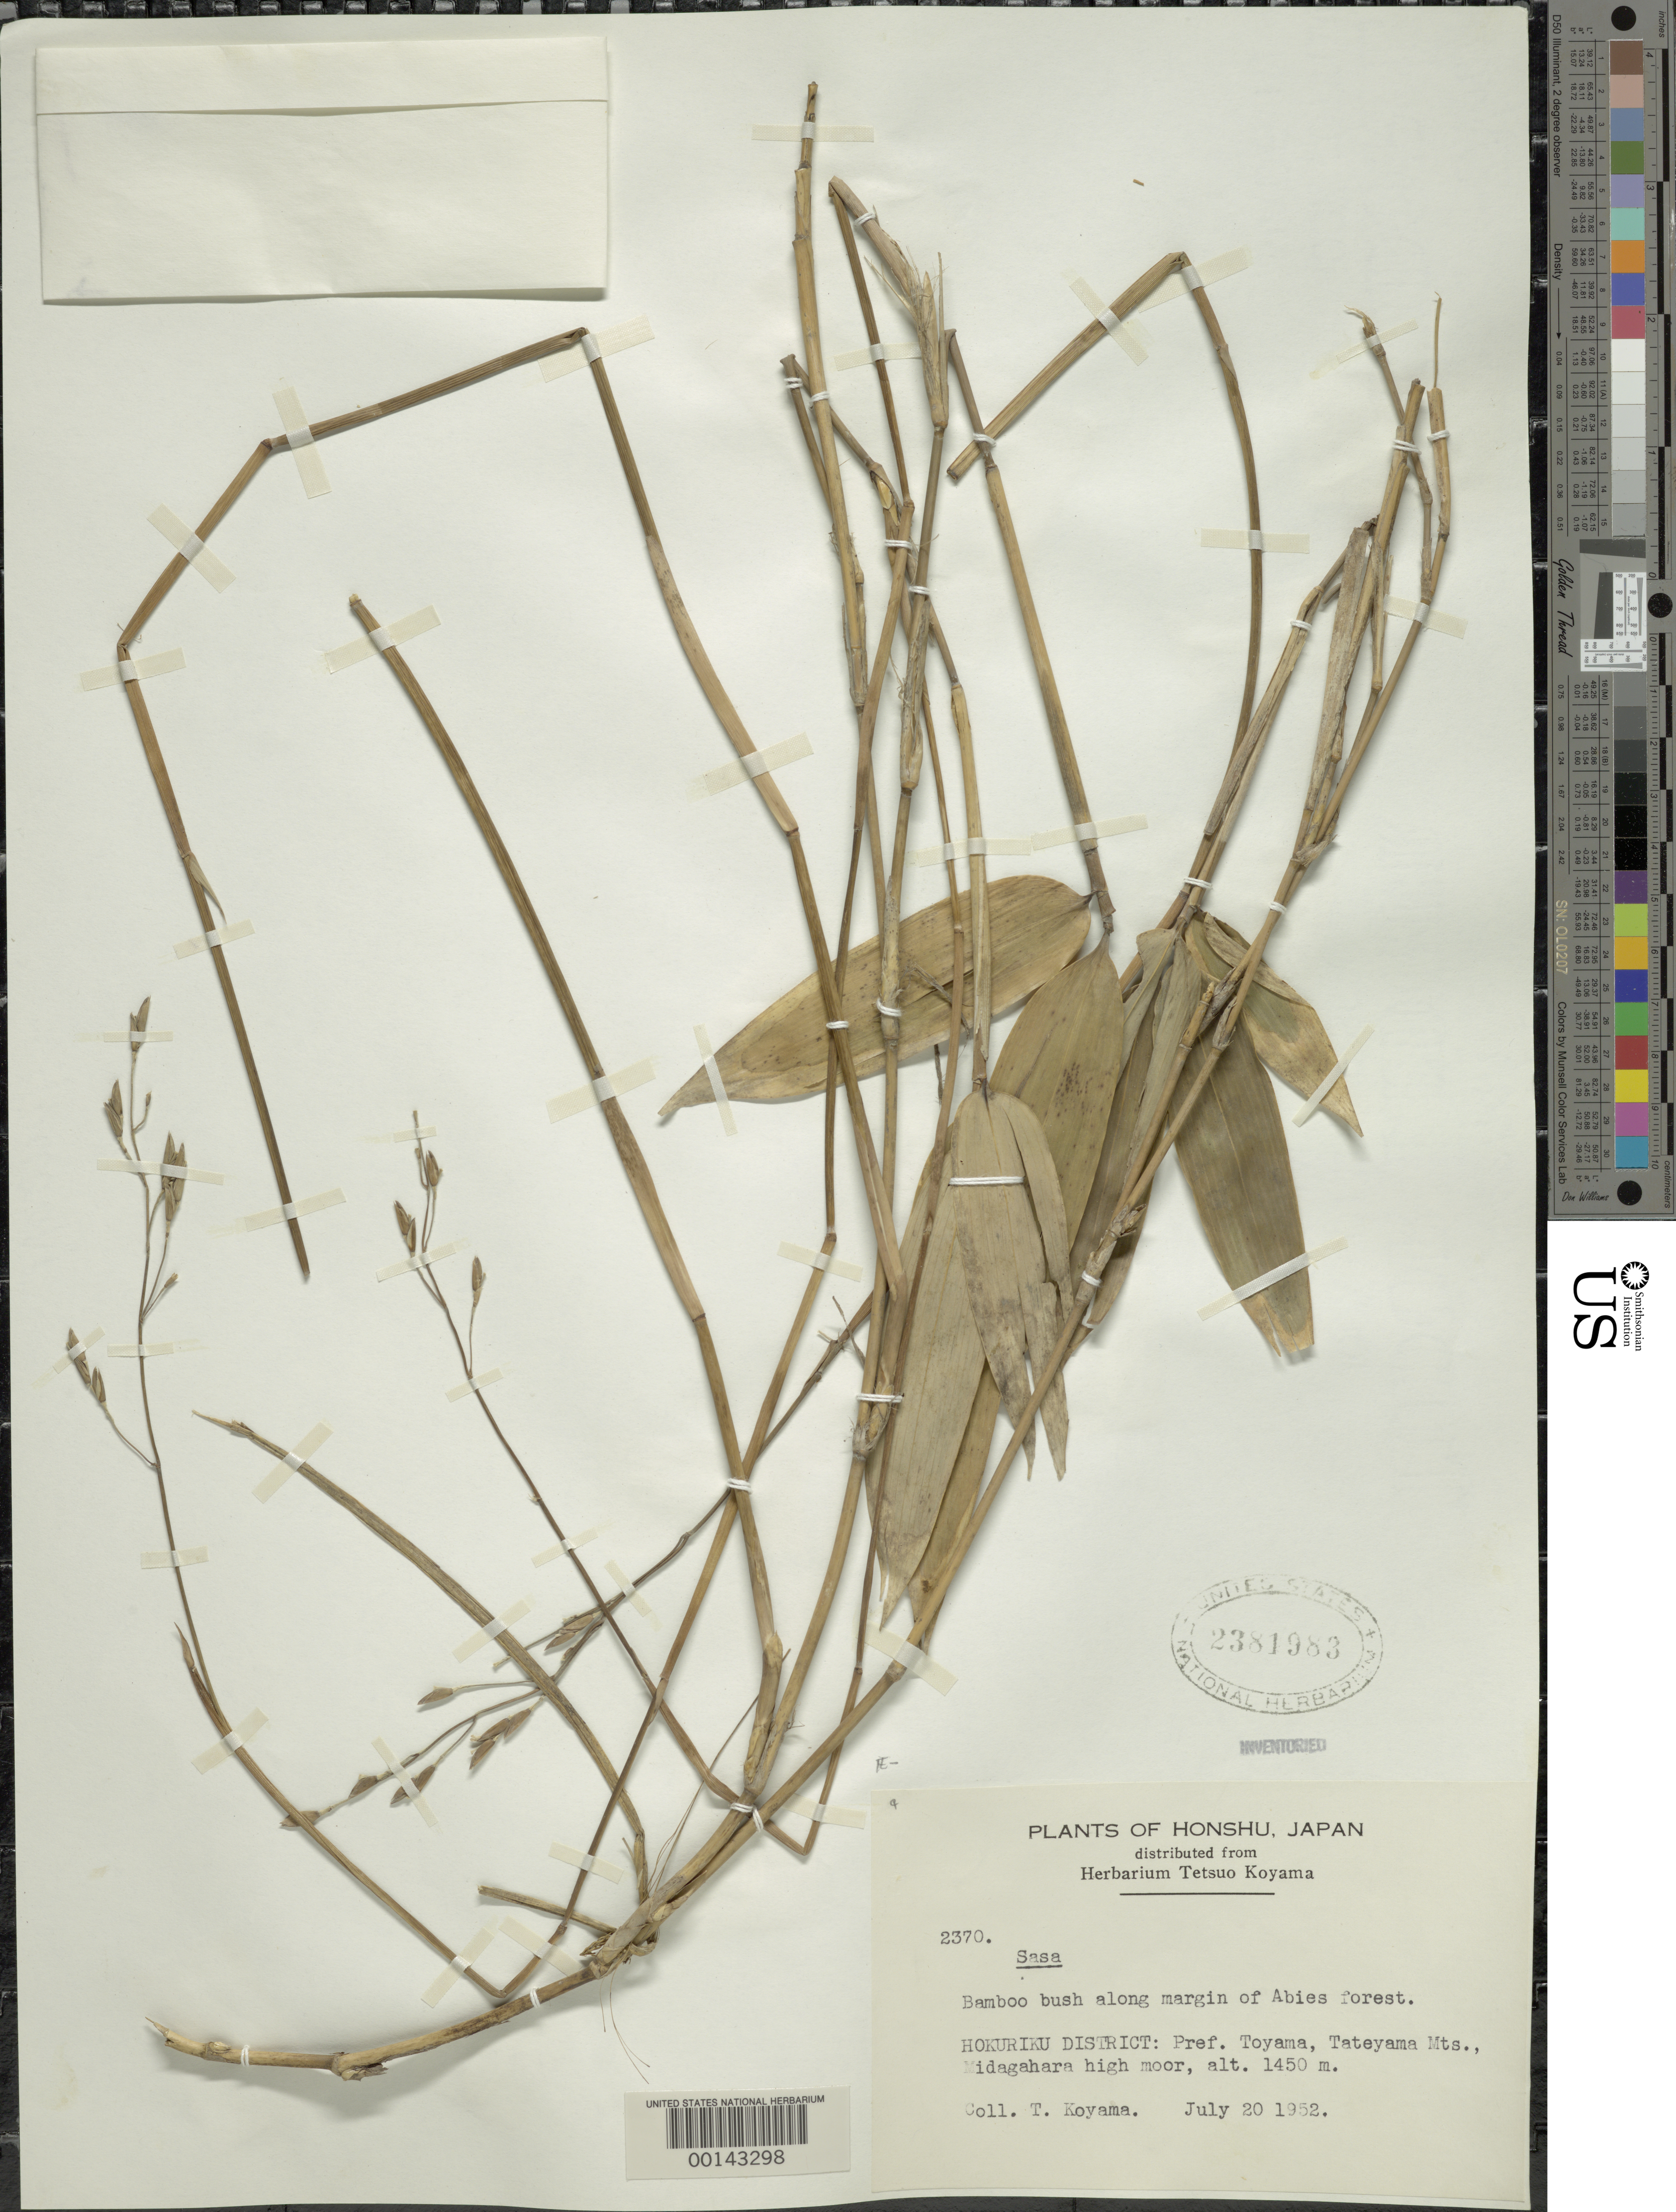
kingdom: Plantae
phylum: Tracheophyta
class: Liliopsida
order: Poales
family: Poaceae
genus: Sasa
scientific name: Sasa sp.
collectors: T. Koyama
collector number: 2370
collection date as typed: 20 Jul 1952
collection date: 1952-07-20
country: Japan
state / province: Toyama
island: Honshu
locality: Tateyama mts., midagahara moor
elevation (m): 1450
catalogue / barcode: US 2381983